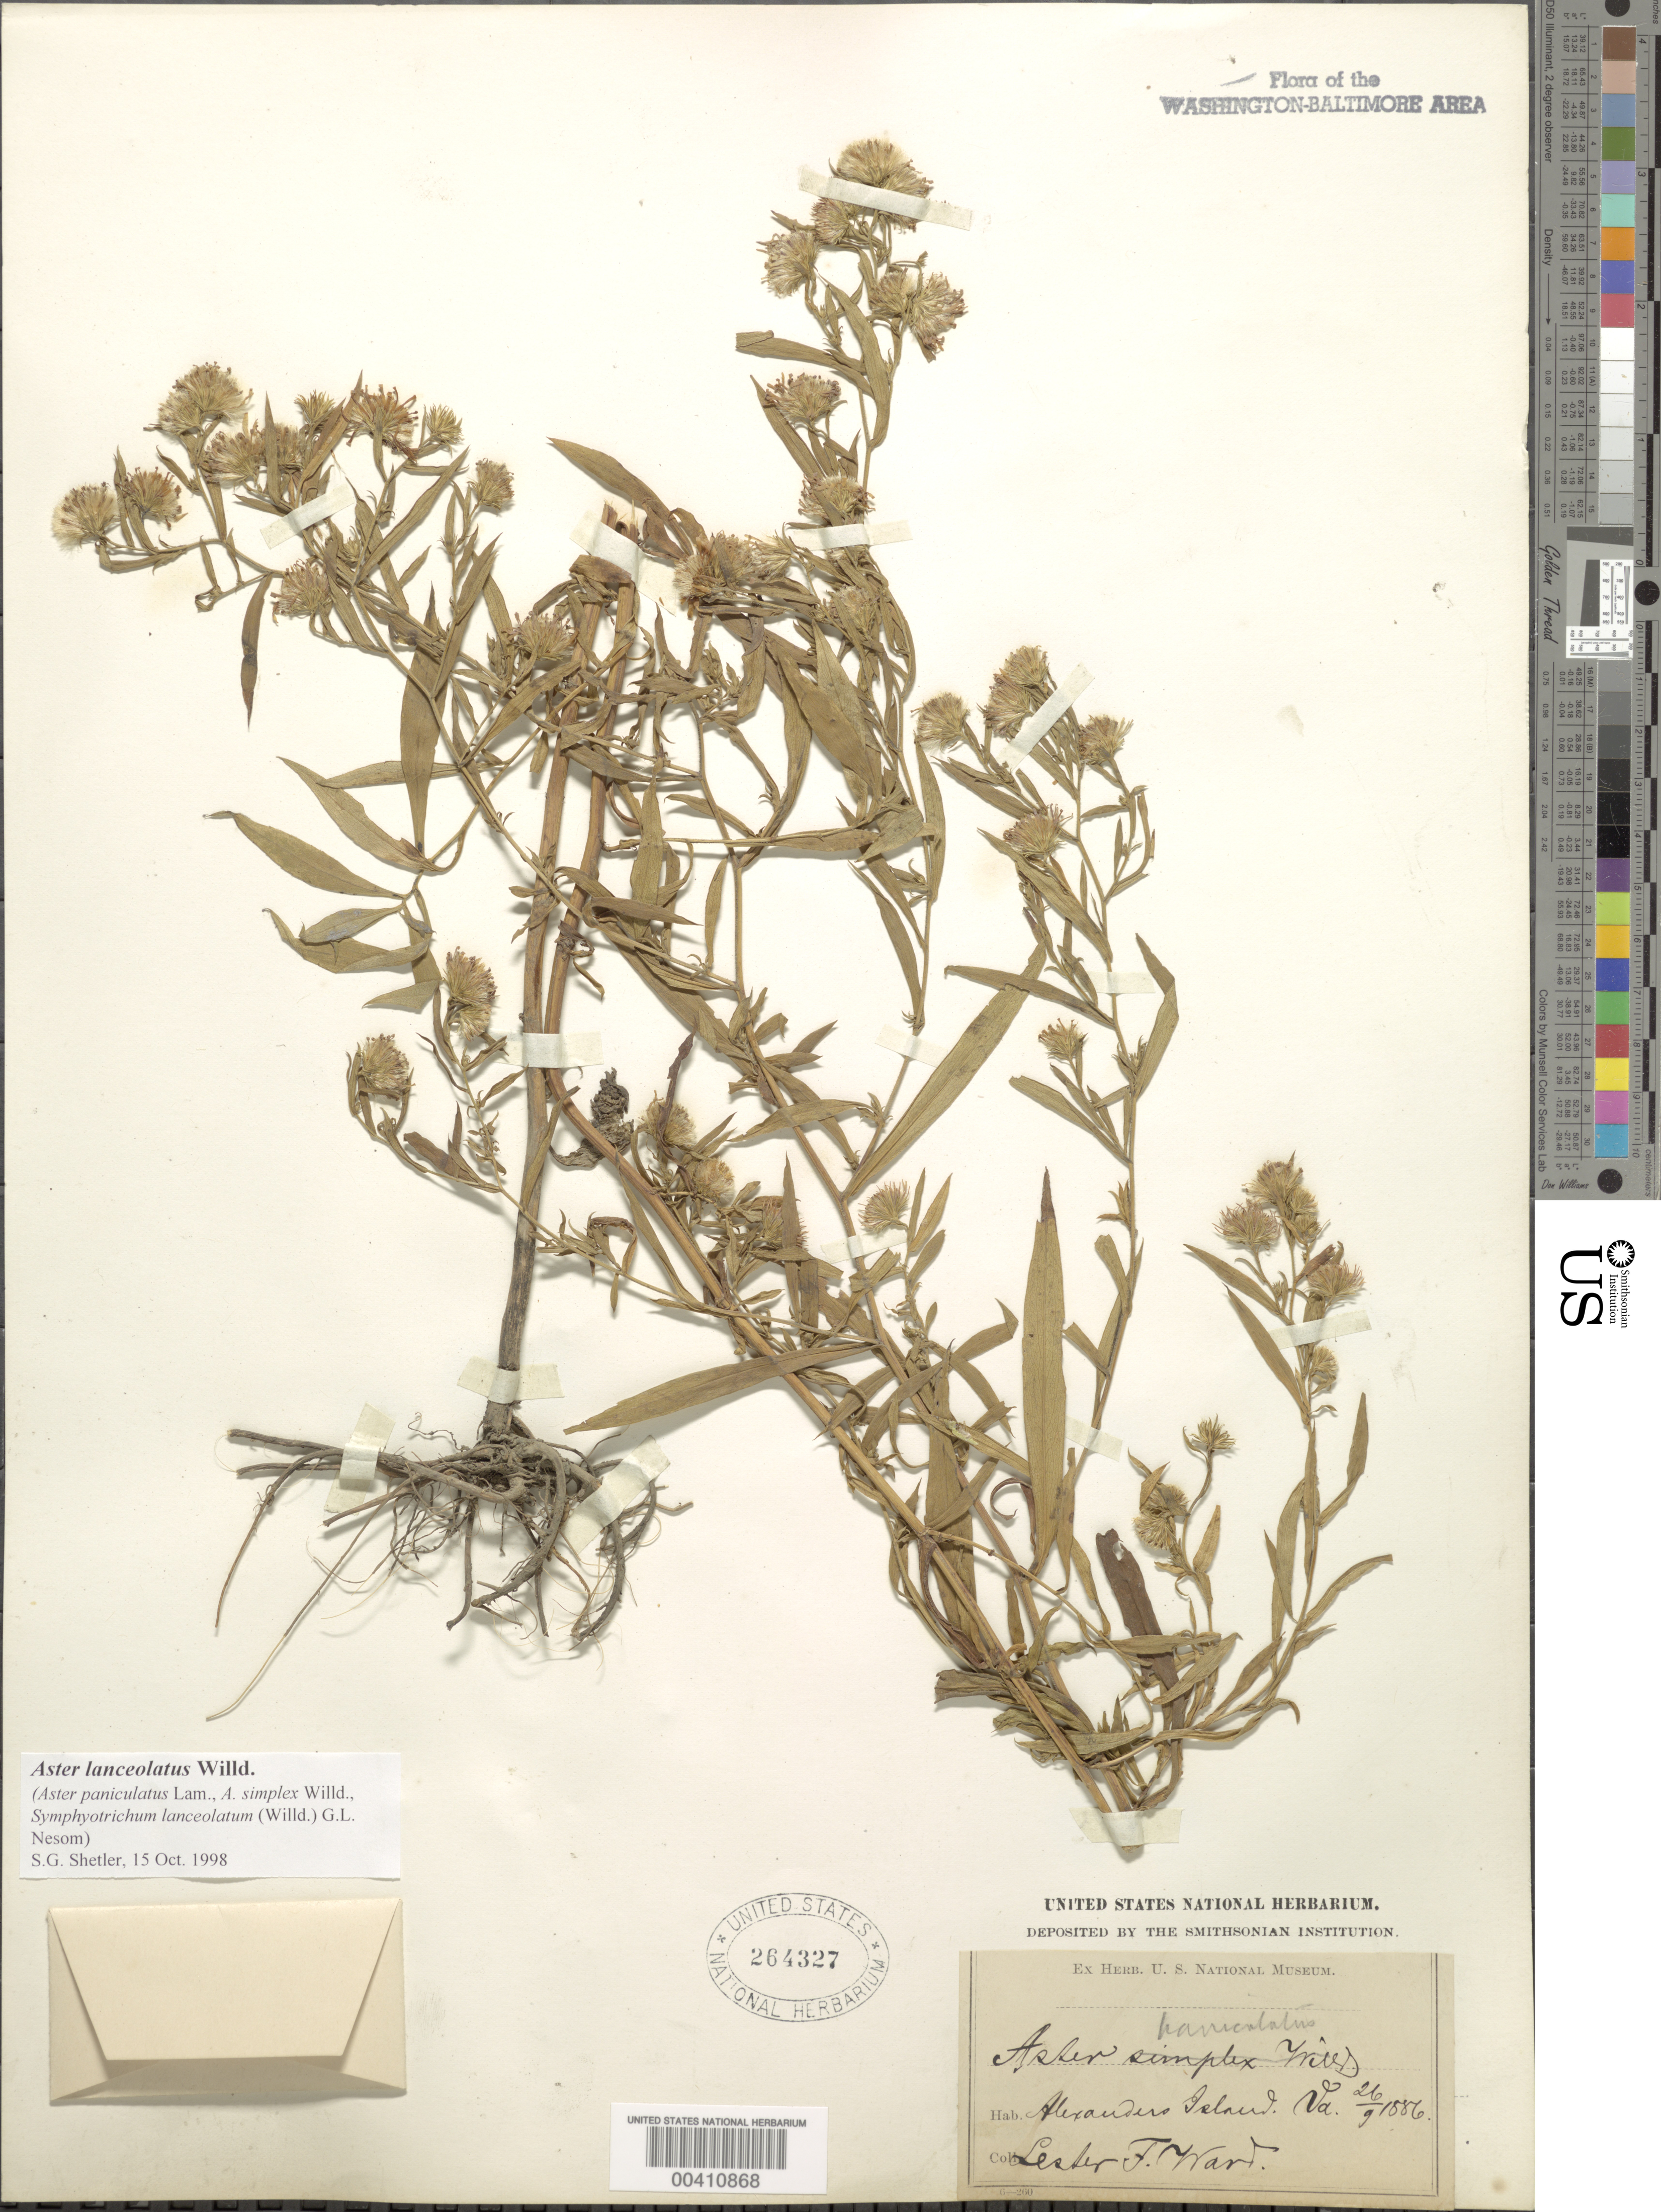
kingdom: Plantae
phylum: Tracheophyta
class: Magnoliopsida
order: Asterales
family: Asteraceae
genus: Symphyotrichum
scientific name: Symphyotrichum lanceolatum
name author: (Willd.) G.L. Nesom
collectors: L. W. Ward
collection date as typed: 26 Sep 1886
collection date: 1886-09-26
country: United States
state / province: Virginia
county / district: Arlington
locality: Alexander Island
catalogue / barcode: US 264327